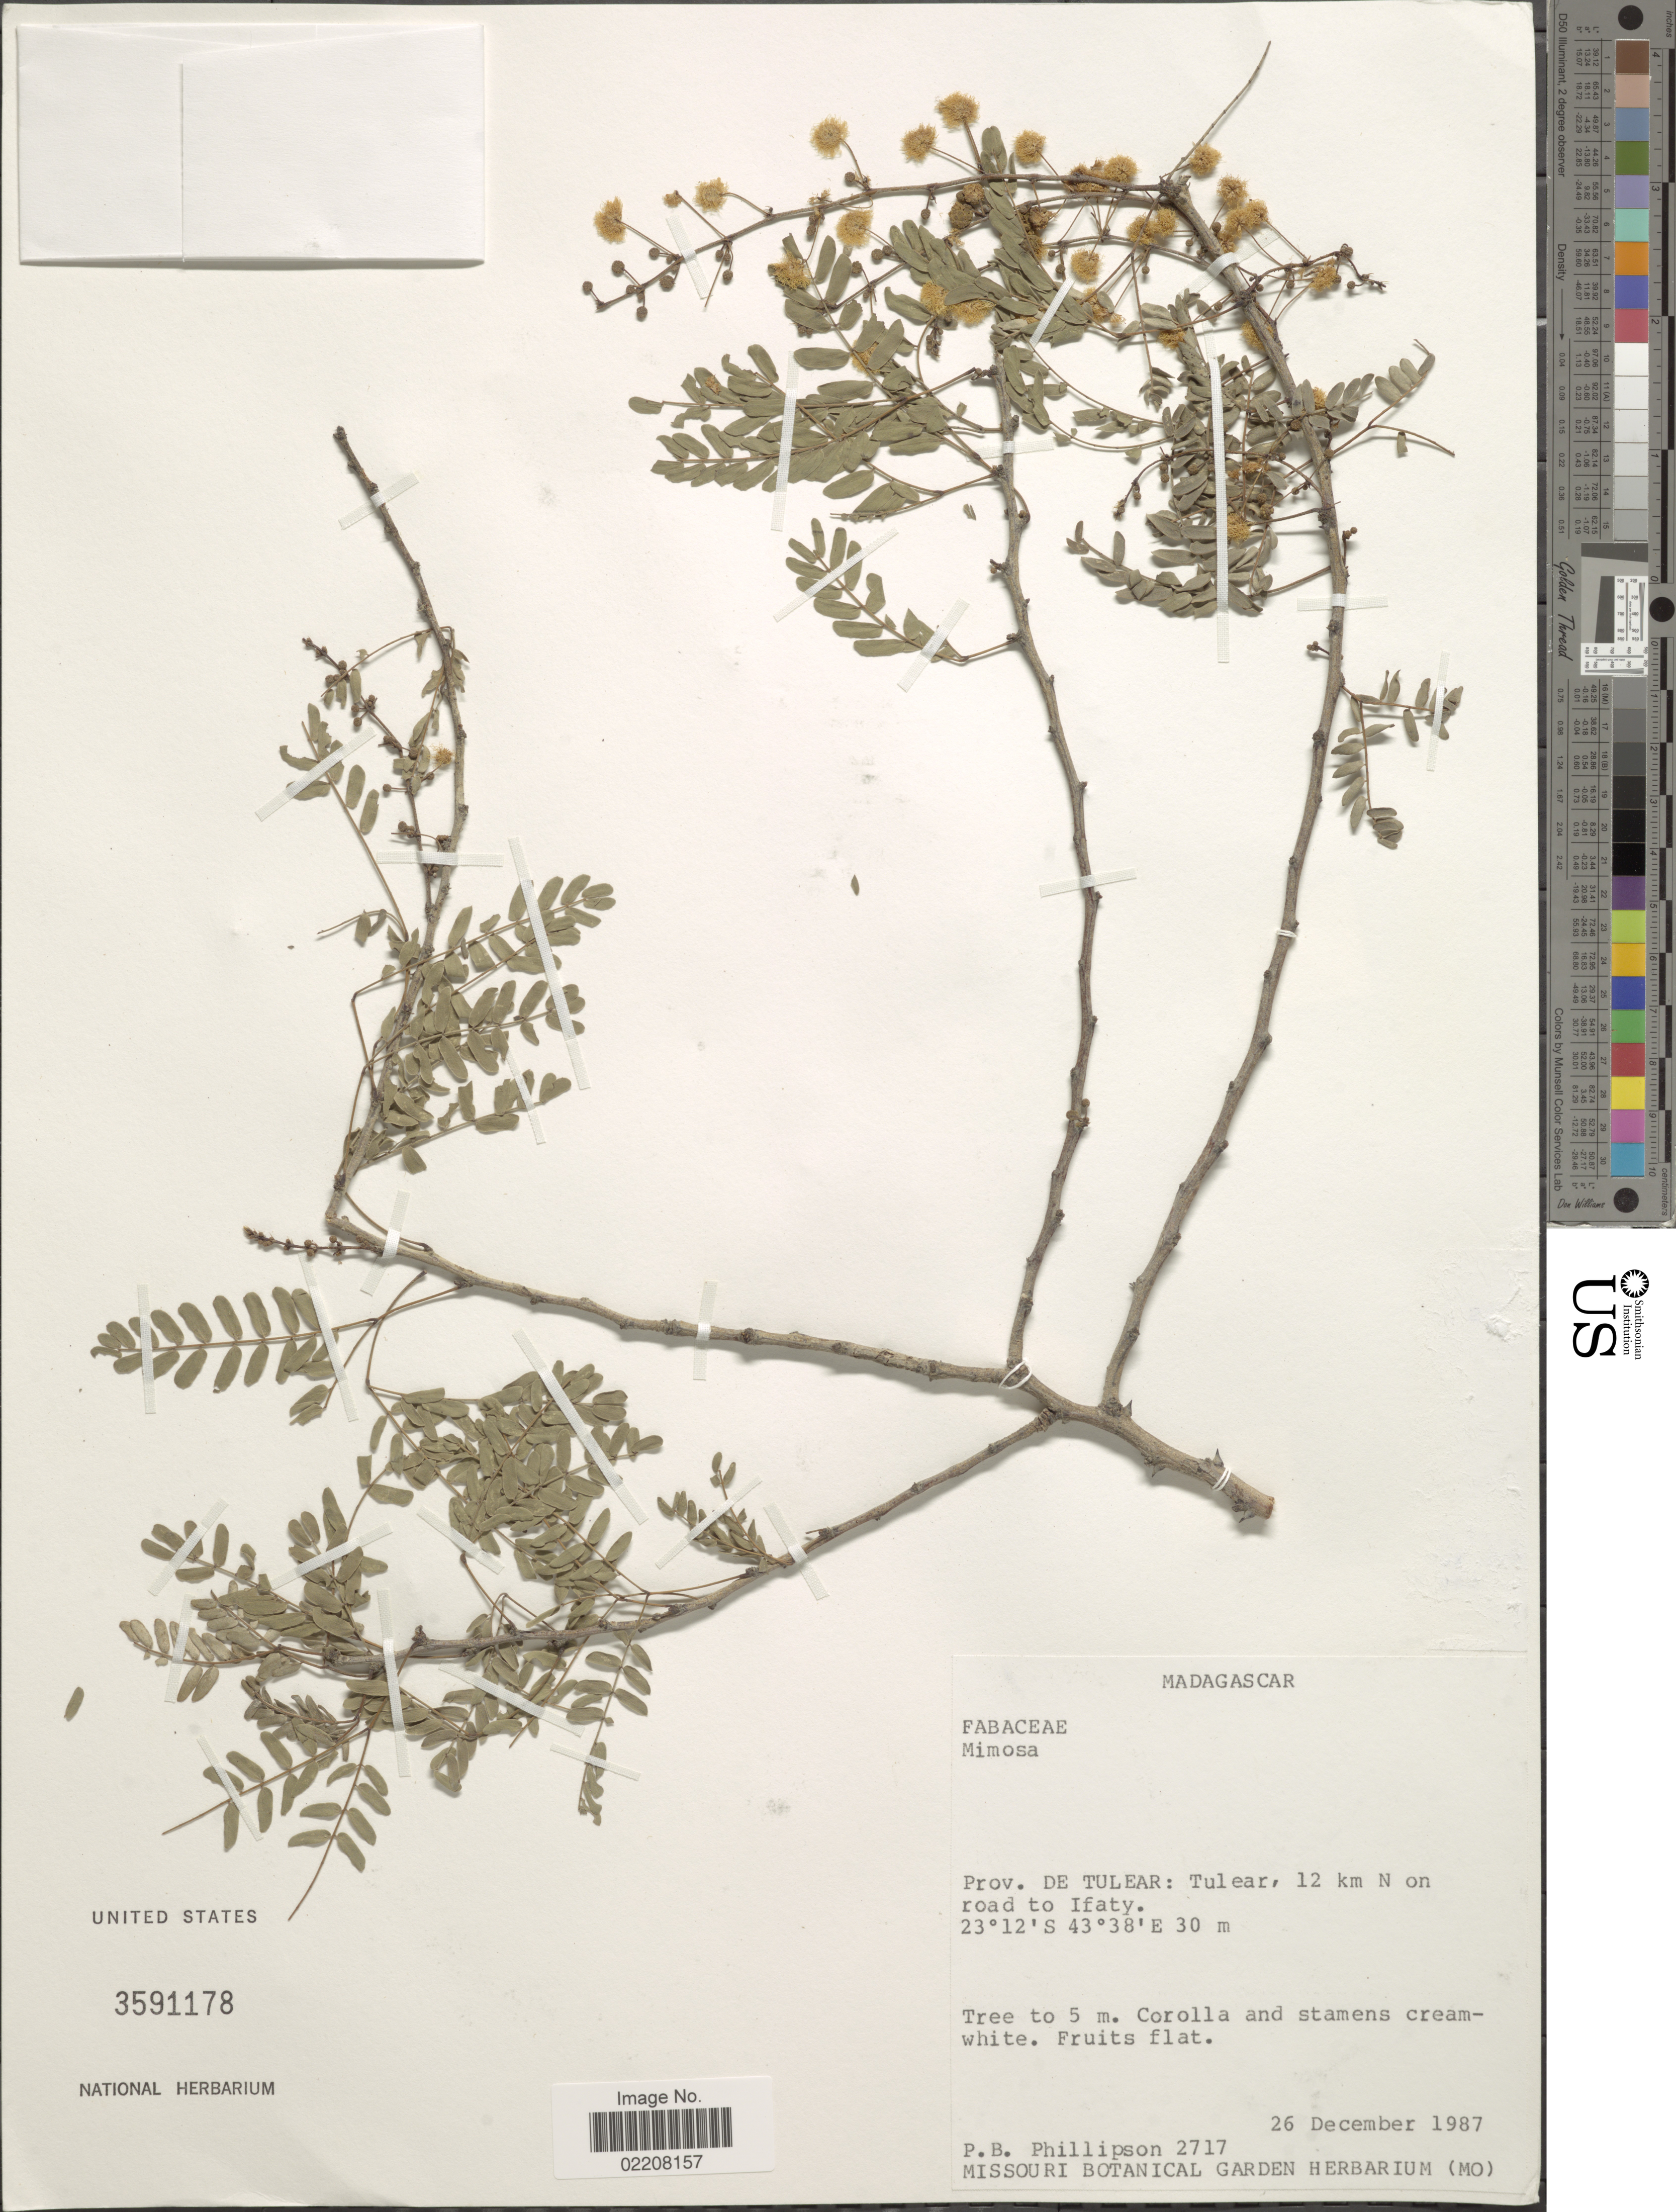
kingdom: Plantae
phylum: Tracheophyta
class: Magnoliopsida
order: Fabales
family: Fabaceae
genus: Mimosa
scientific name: Mimosa sp.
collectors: P. B. Phillipson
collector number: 2717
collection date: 1987-12-26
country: Madagascar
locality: Prov. de Tulear: Tulear, 12 km N on road to Ifaty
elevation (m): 30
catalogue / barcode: US 3591178